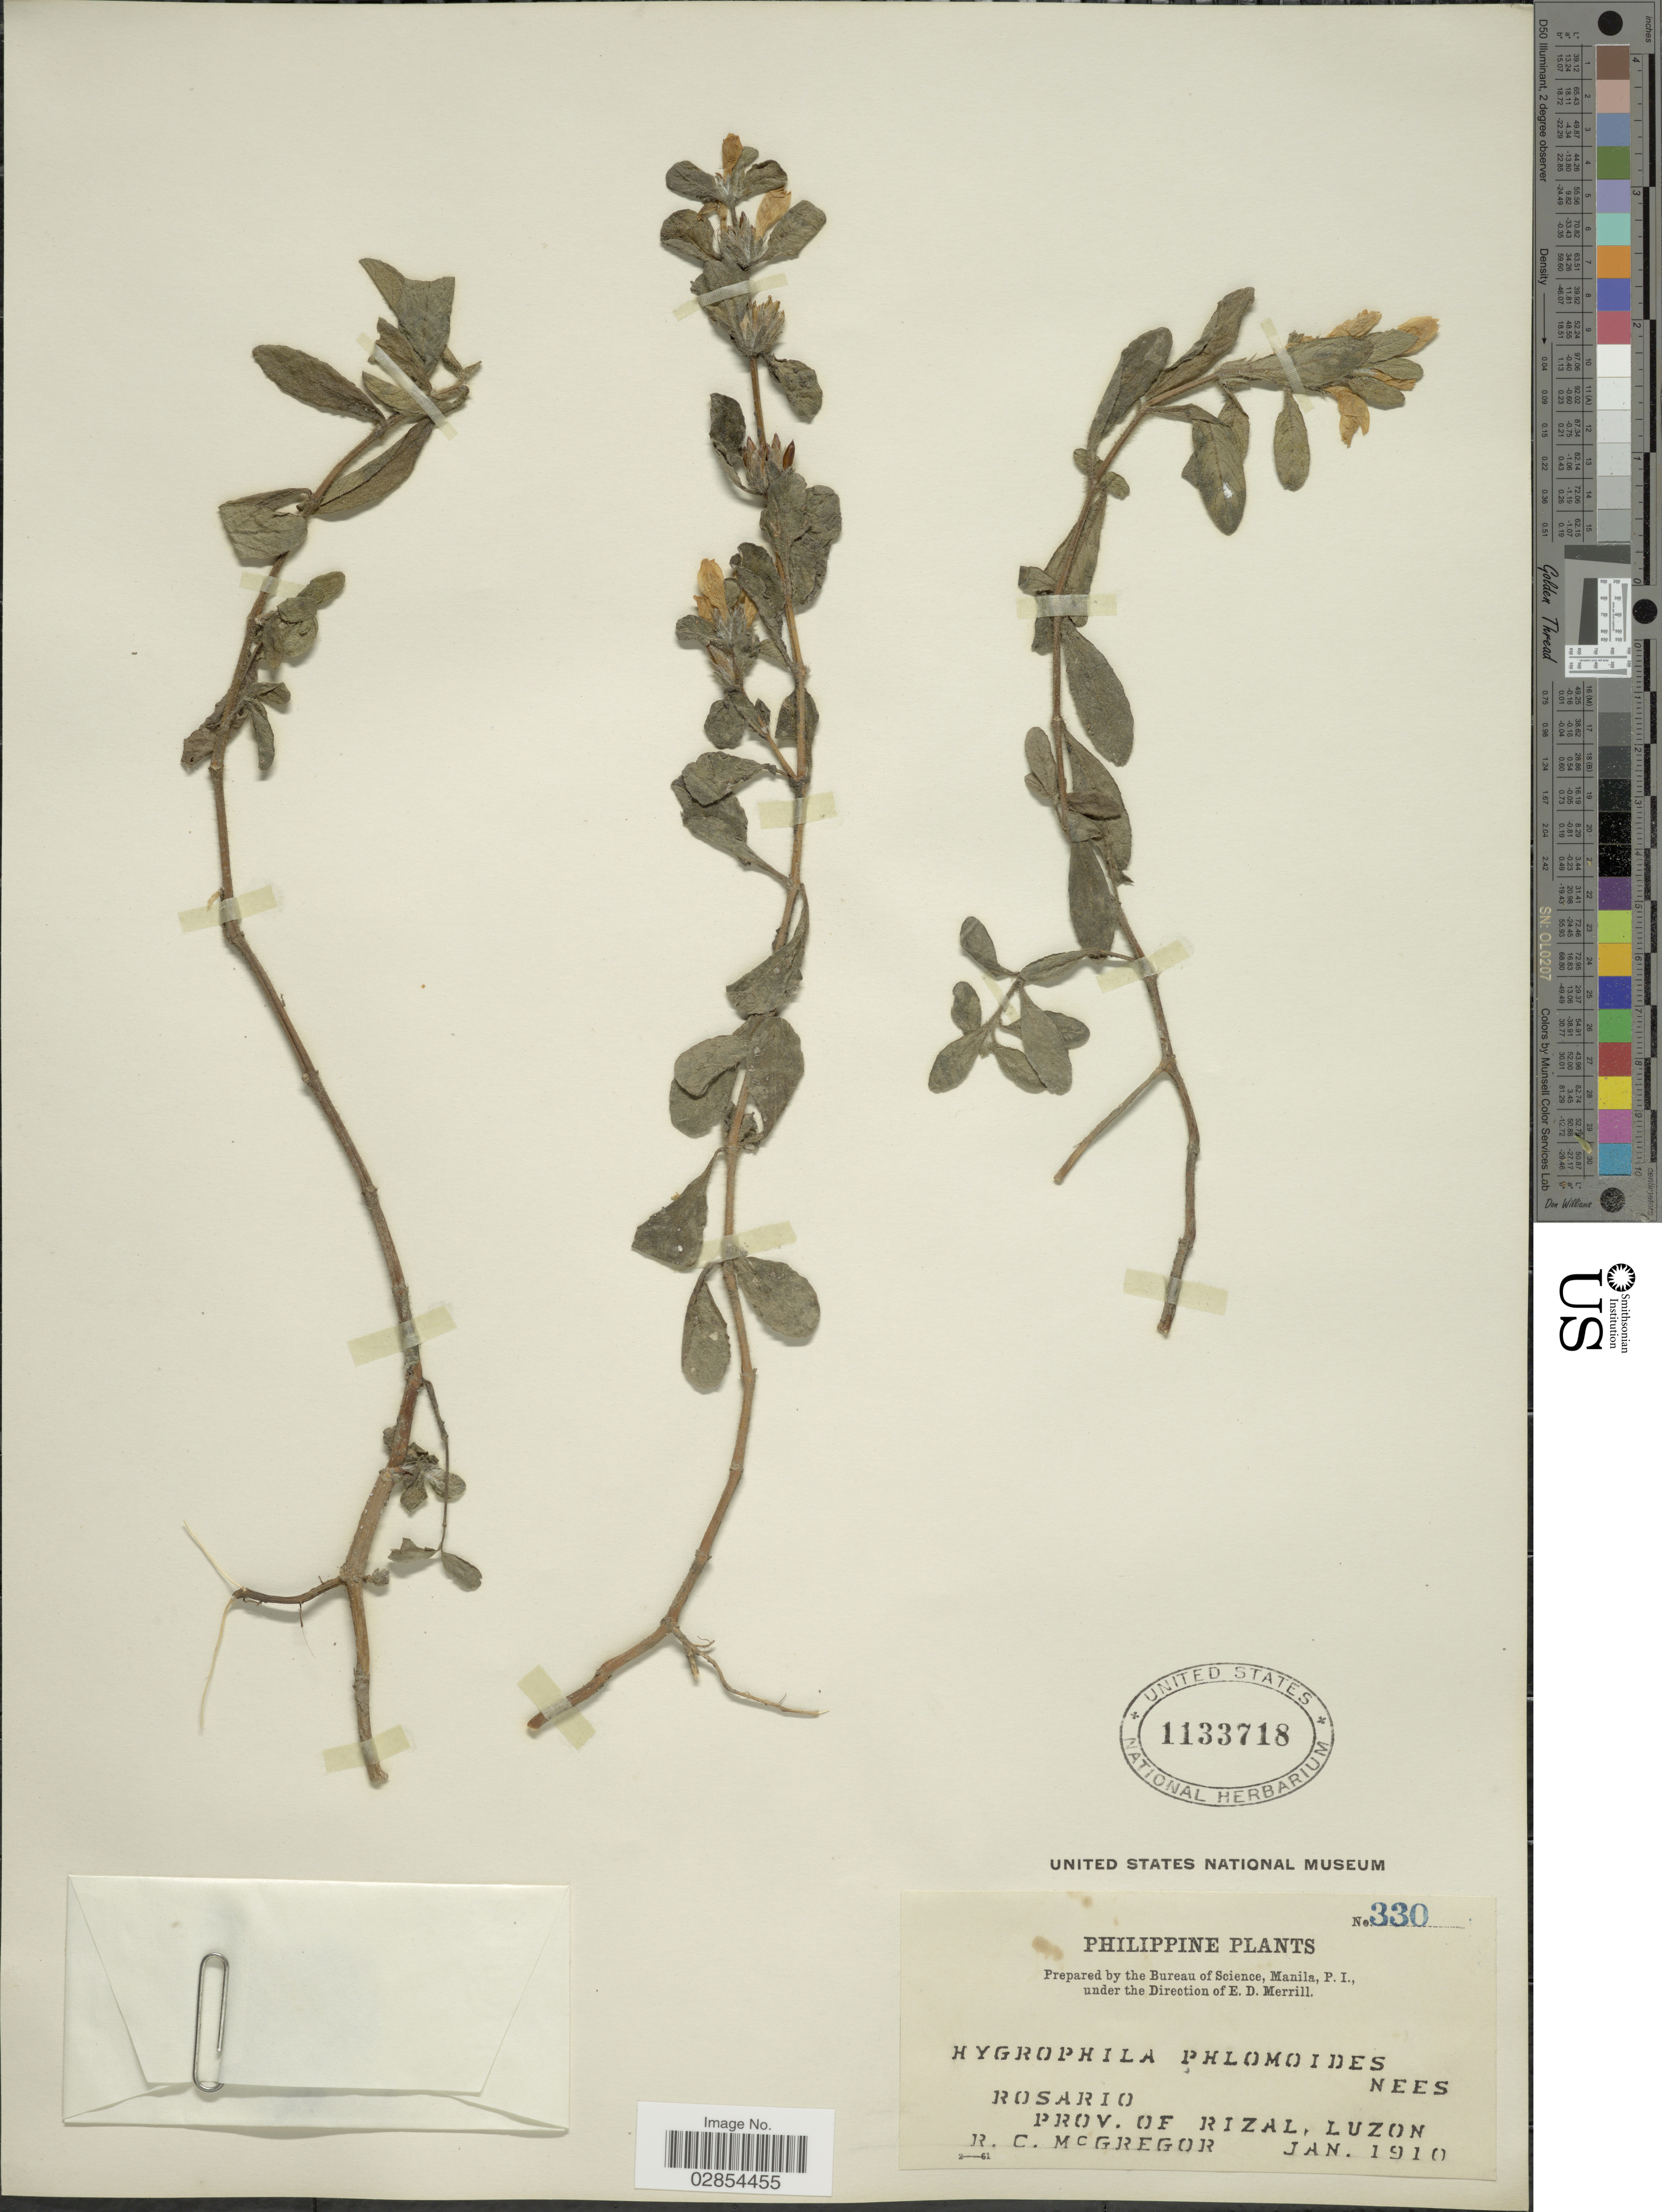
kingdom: Plantae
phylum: Tracheophyta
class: Magnoliopsida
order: Lamiales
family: Acanthaceae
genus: Hygrophila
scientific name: Hygrophila phlomoides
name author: Nees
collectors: R. C. McGregor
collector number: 330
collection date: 1910-01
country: Philippines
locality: Rosario. Prov. of Rizal, Luzon.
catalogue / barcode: US 1133718